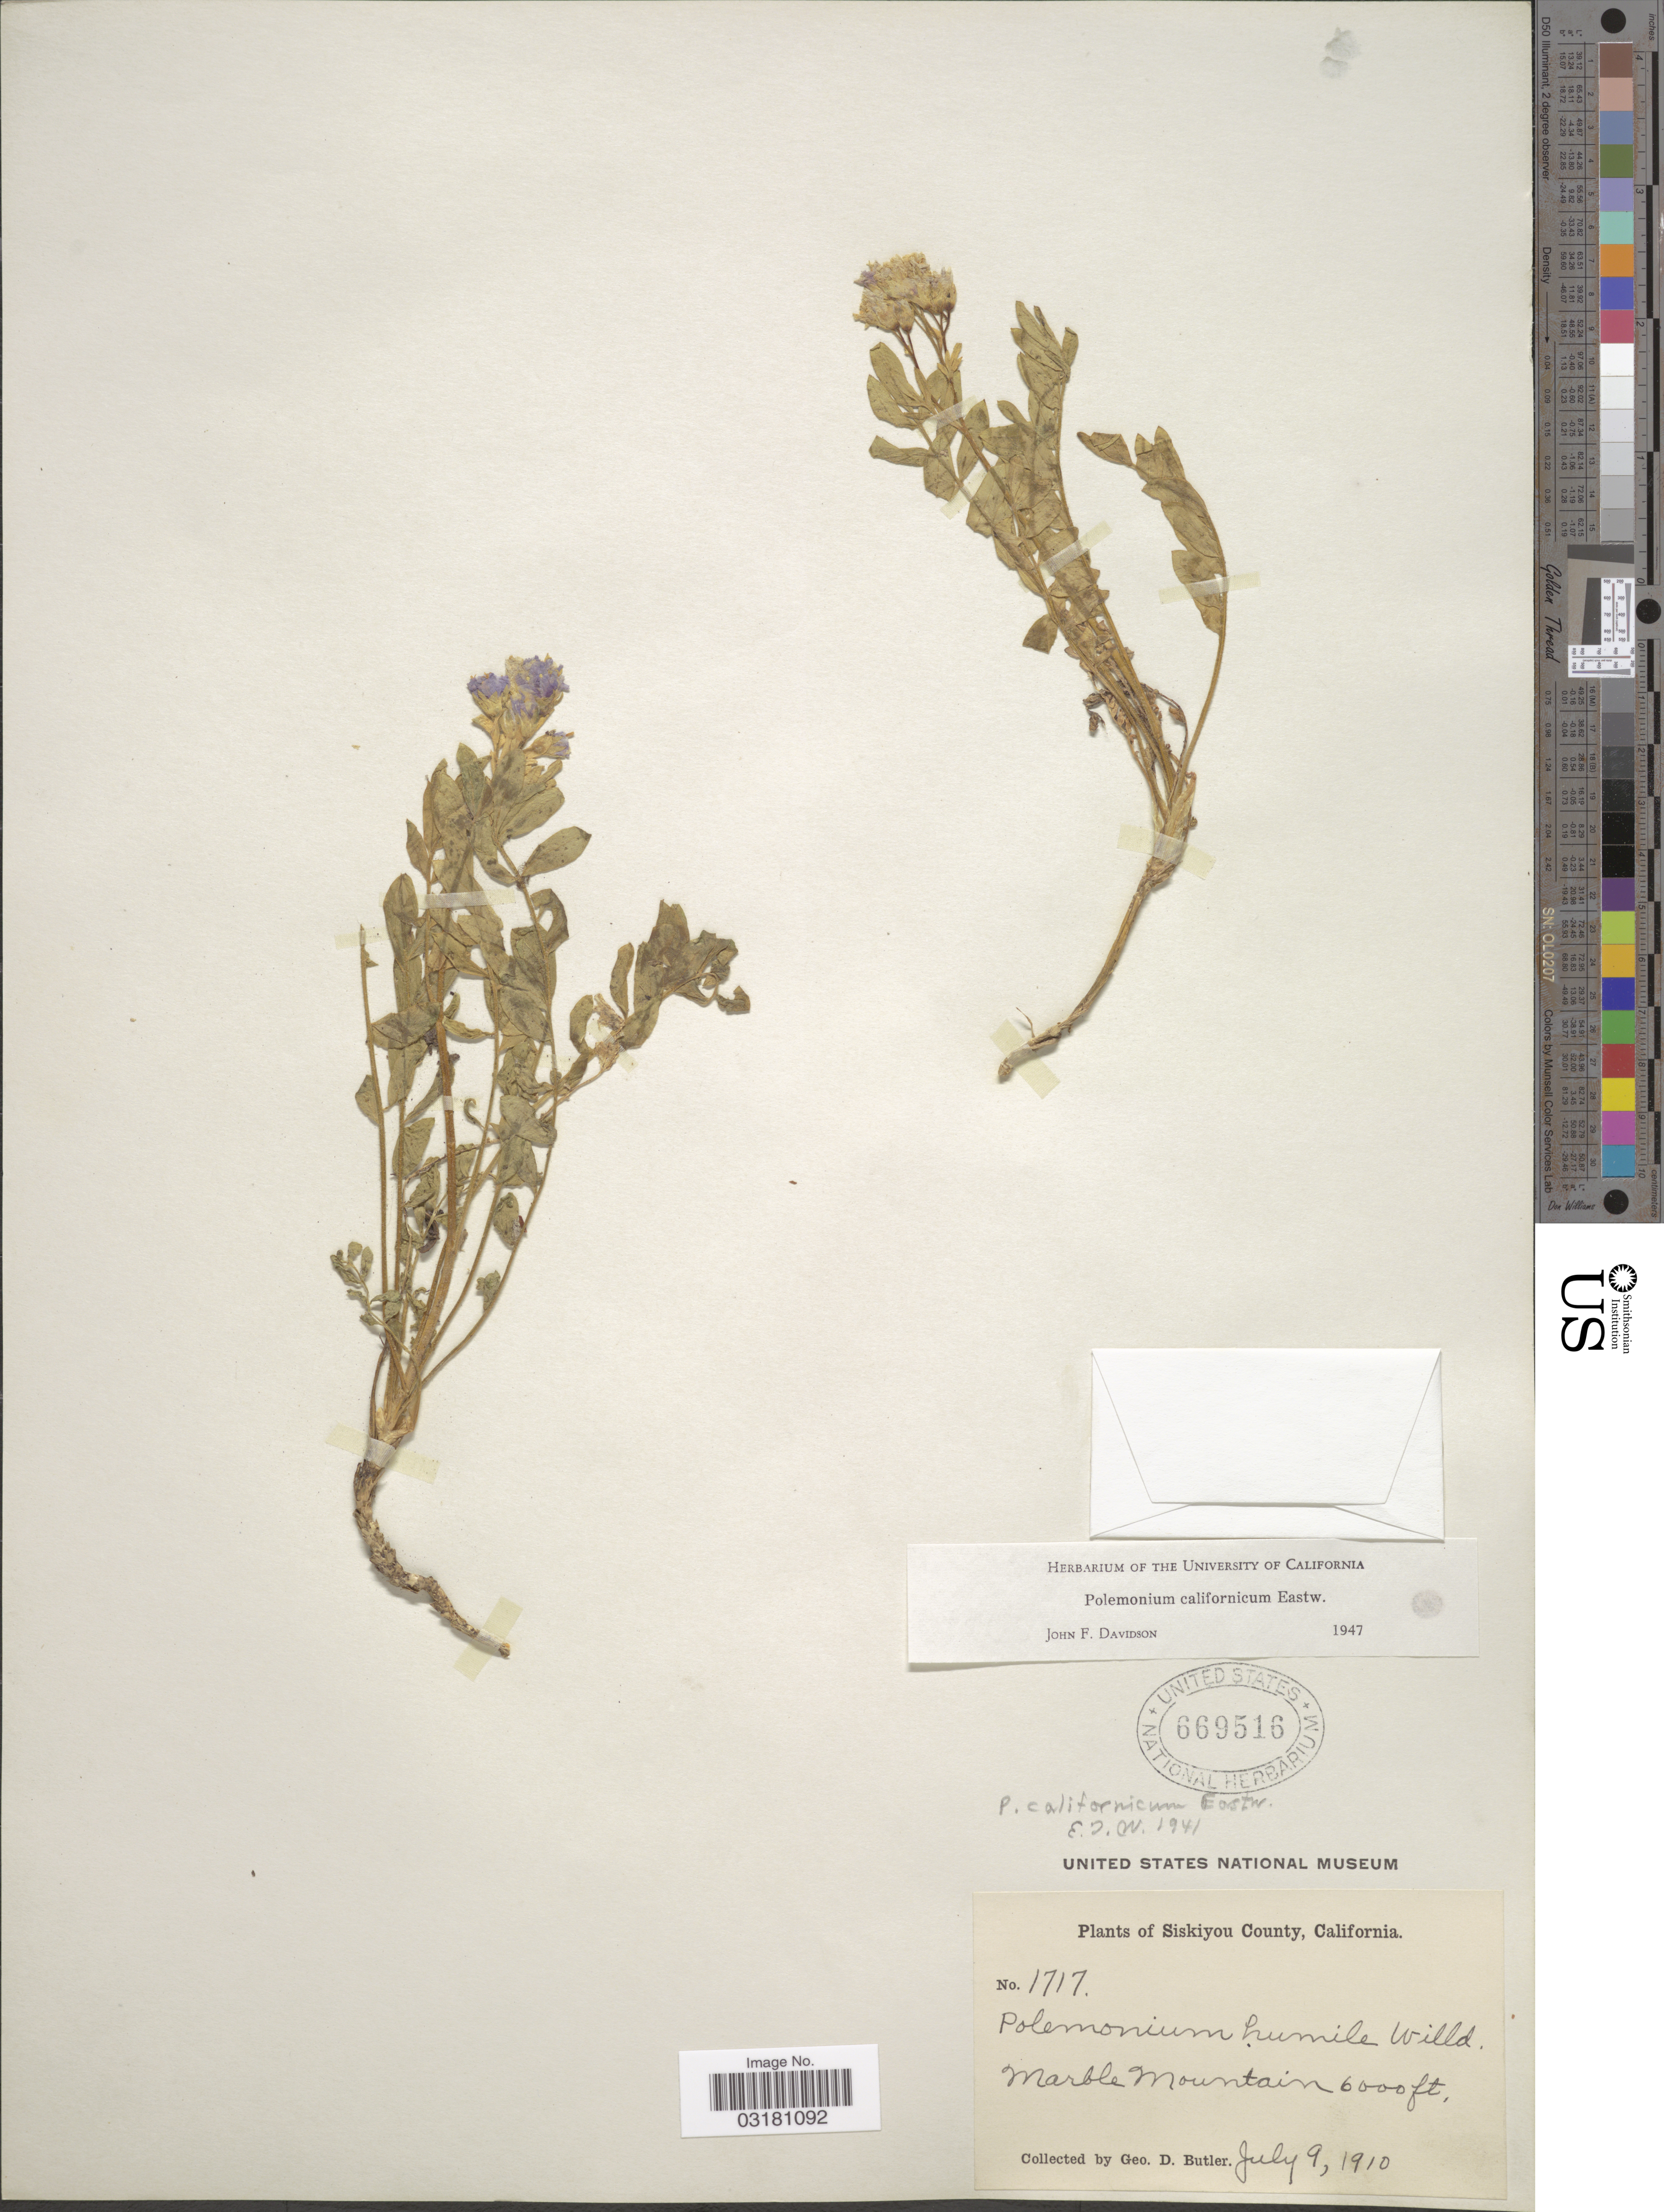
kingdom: Plantae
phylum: Tracheophyta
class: Magnoliopsida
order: Ericales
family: Polemoniaceae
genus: Polemonium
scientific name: Polemonium californicum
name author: Eastw.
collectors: G. D. Butler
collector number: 1717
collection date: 1910-07-09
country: United States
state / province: California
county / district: Siskiyou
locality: Siskiyou County. Marble Mountain.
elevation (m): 1829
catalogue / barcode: US 669516